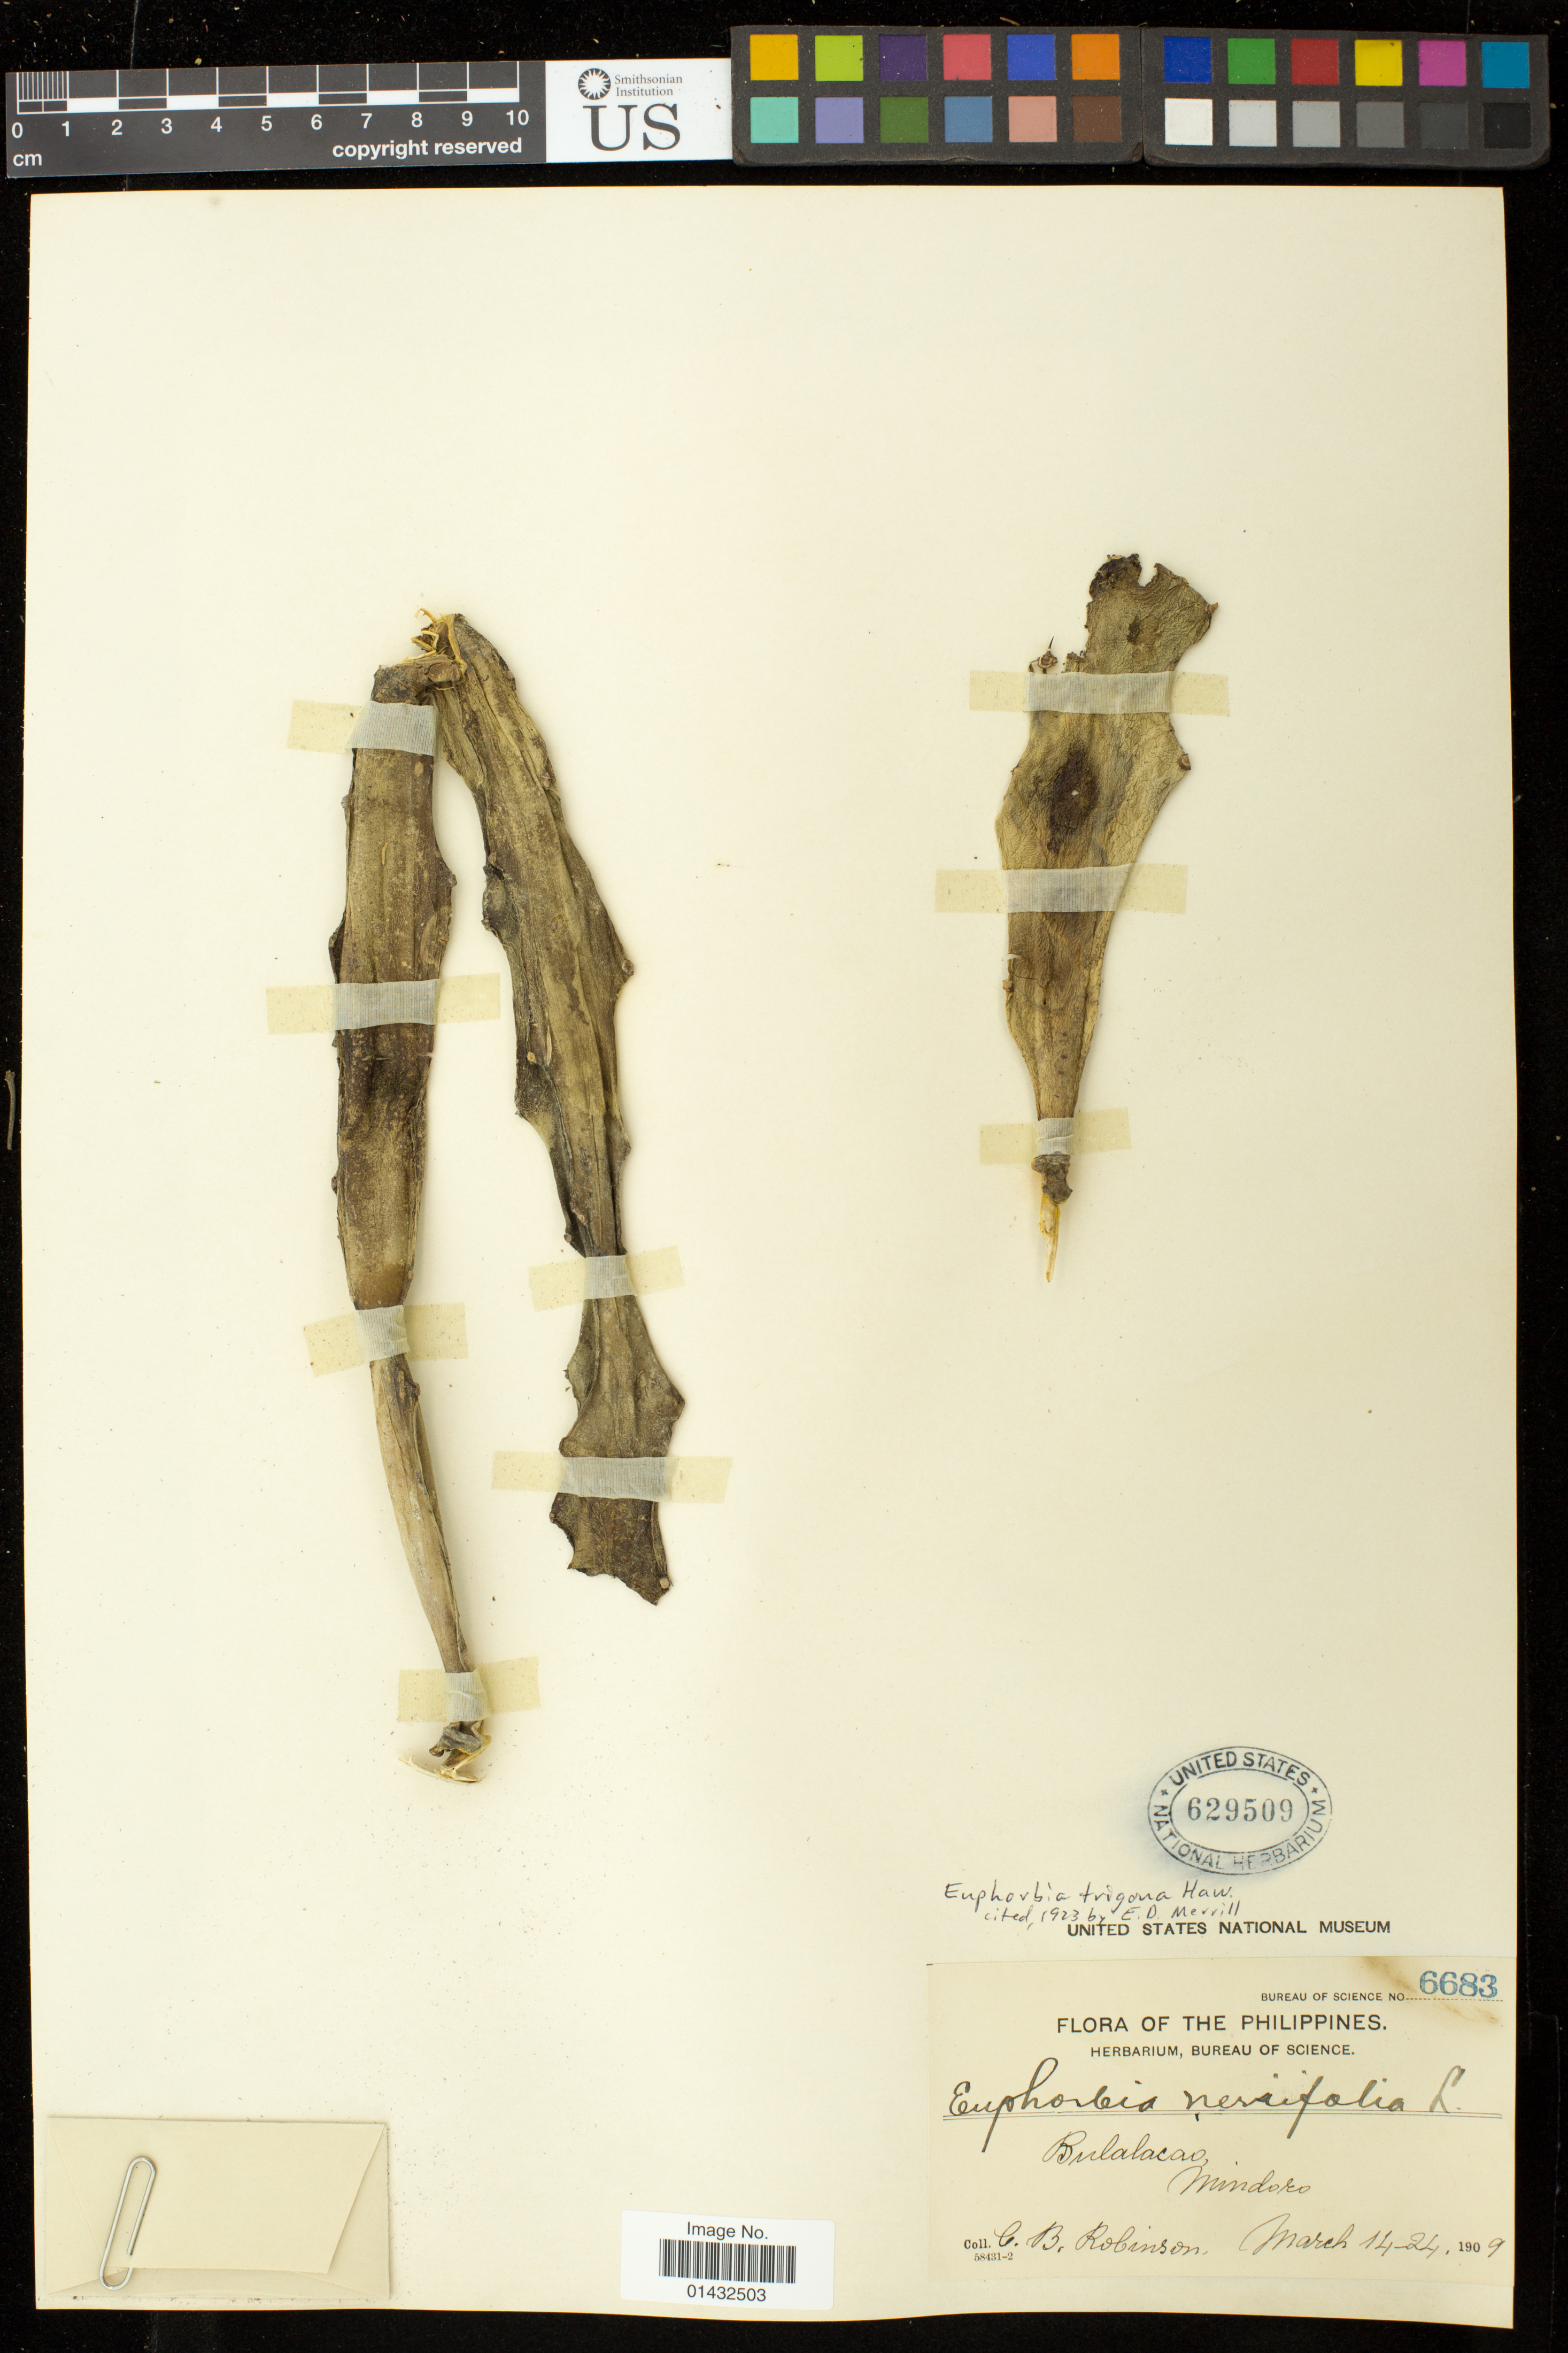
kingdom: Plantae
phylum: Tracheophyta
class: Magnoliopsida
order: Malpighiales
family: Euphorbiaceae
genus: Euphorbia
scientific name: Euphorbia trigona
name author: Mill.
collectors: C. Robinson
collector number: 6683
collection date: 1909-03-14/1909-03-24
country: Philippines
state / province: Mimaropa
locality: Bulalacao, Mindoro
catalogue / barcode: US 629509